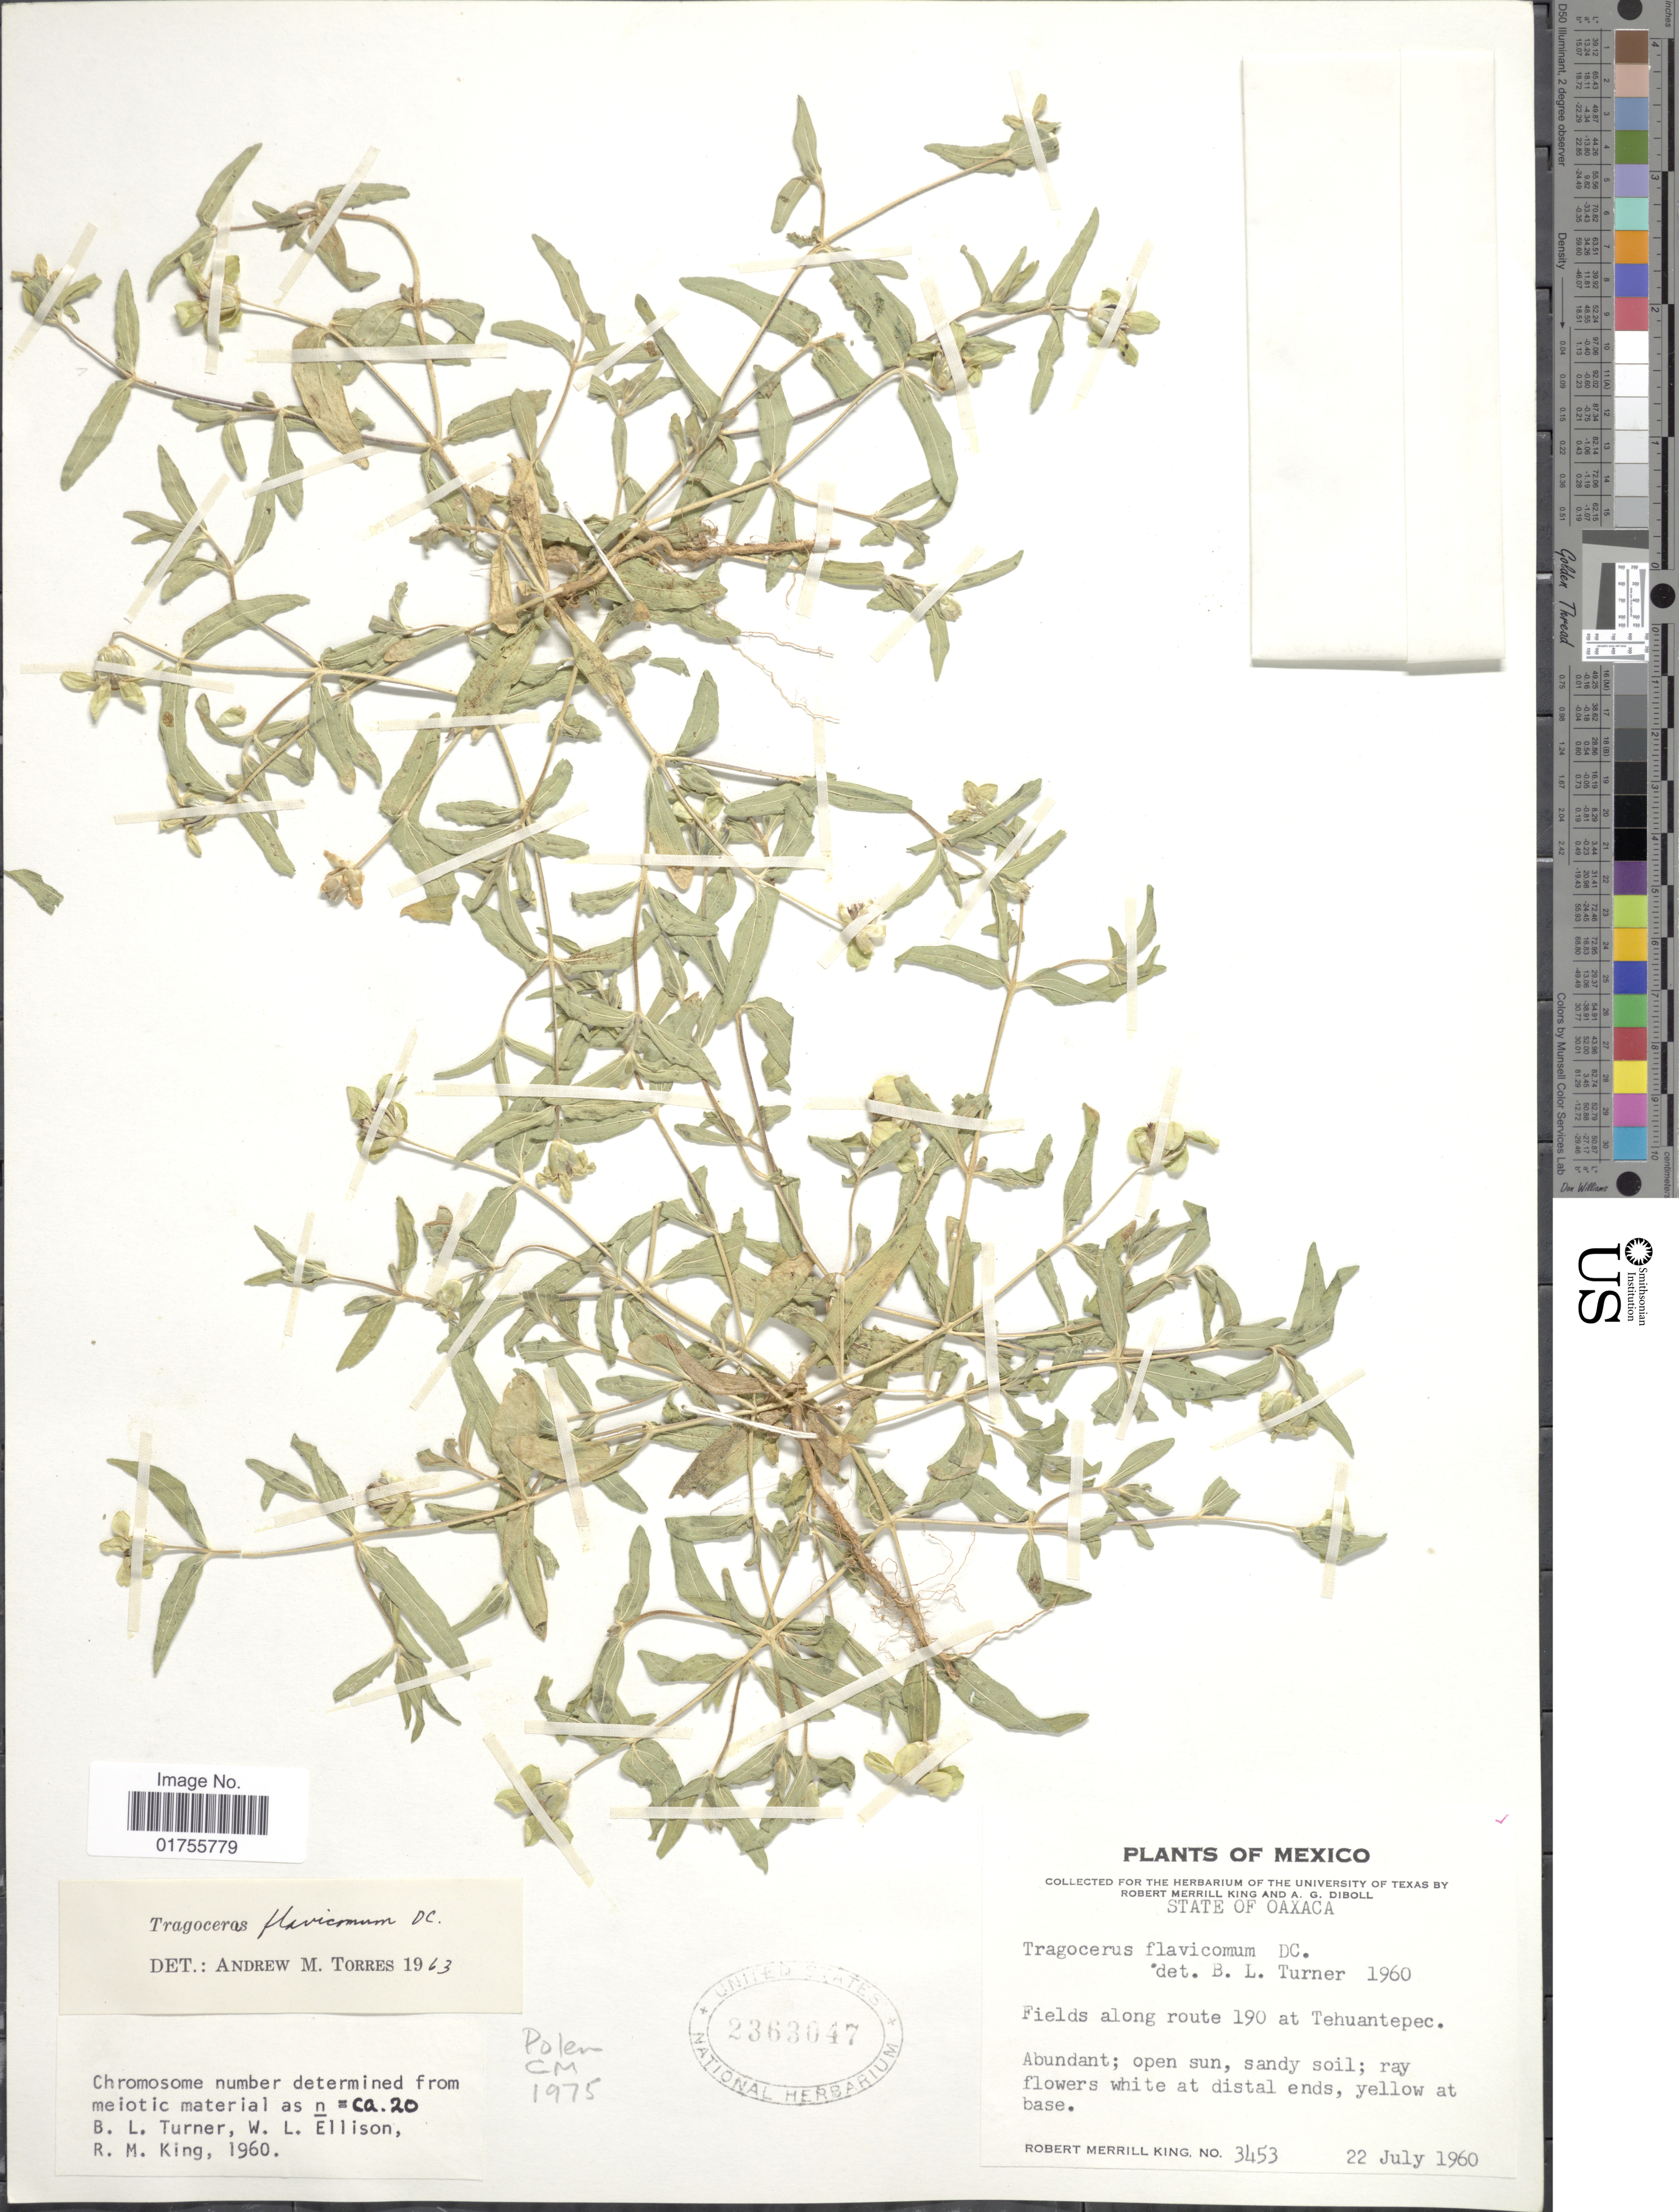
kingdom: Plantae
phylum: Tracheophyta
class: Magnoliopsida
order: Asterales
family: Asteraceae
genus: Tragoceros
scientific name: Tragoceros flavicomum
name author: DC.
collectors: R. M. King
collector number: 3453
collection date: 1960-07-22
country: Mexico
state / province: Oaxaca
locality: Fields along route 190 at Tehuantepec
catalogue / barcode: US 2363047